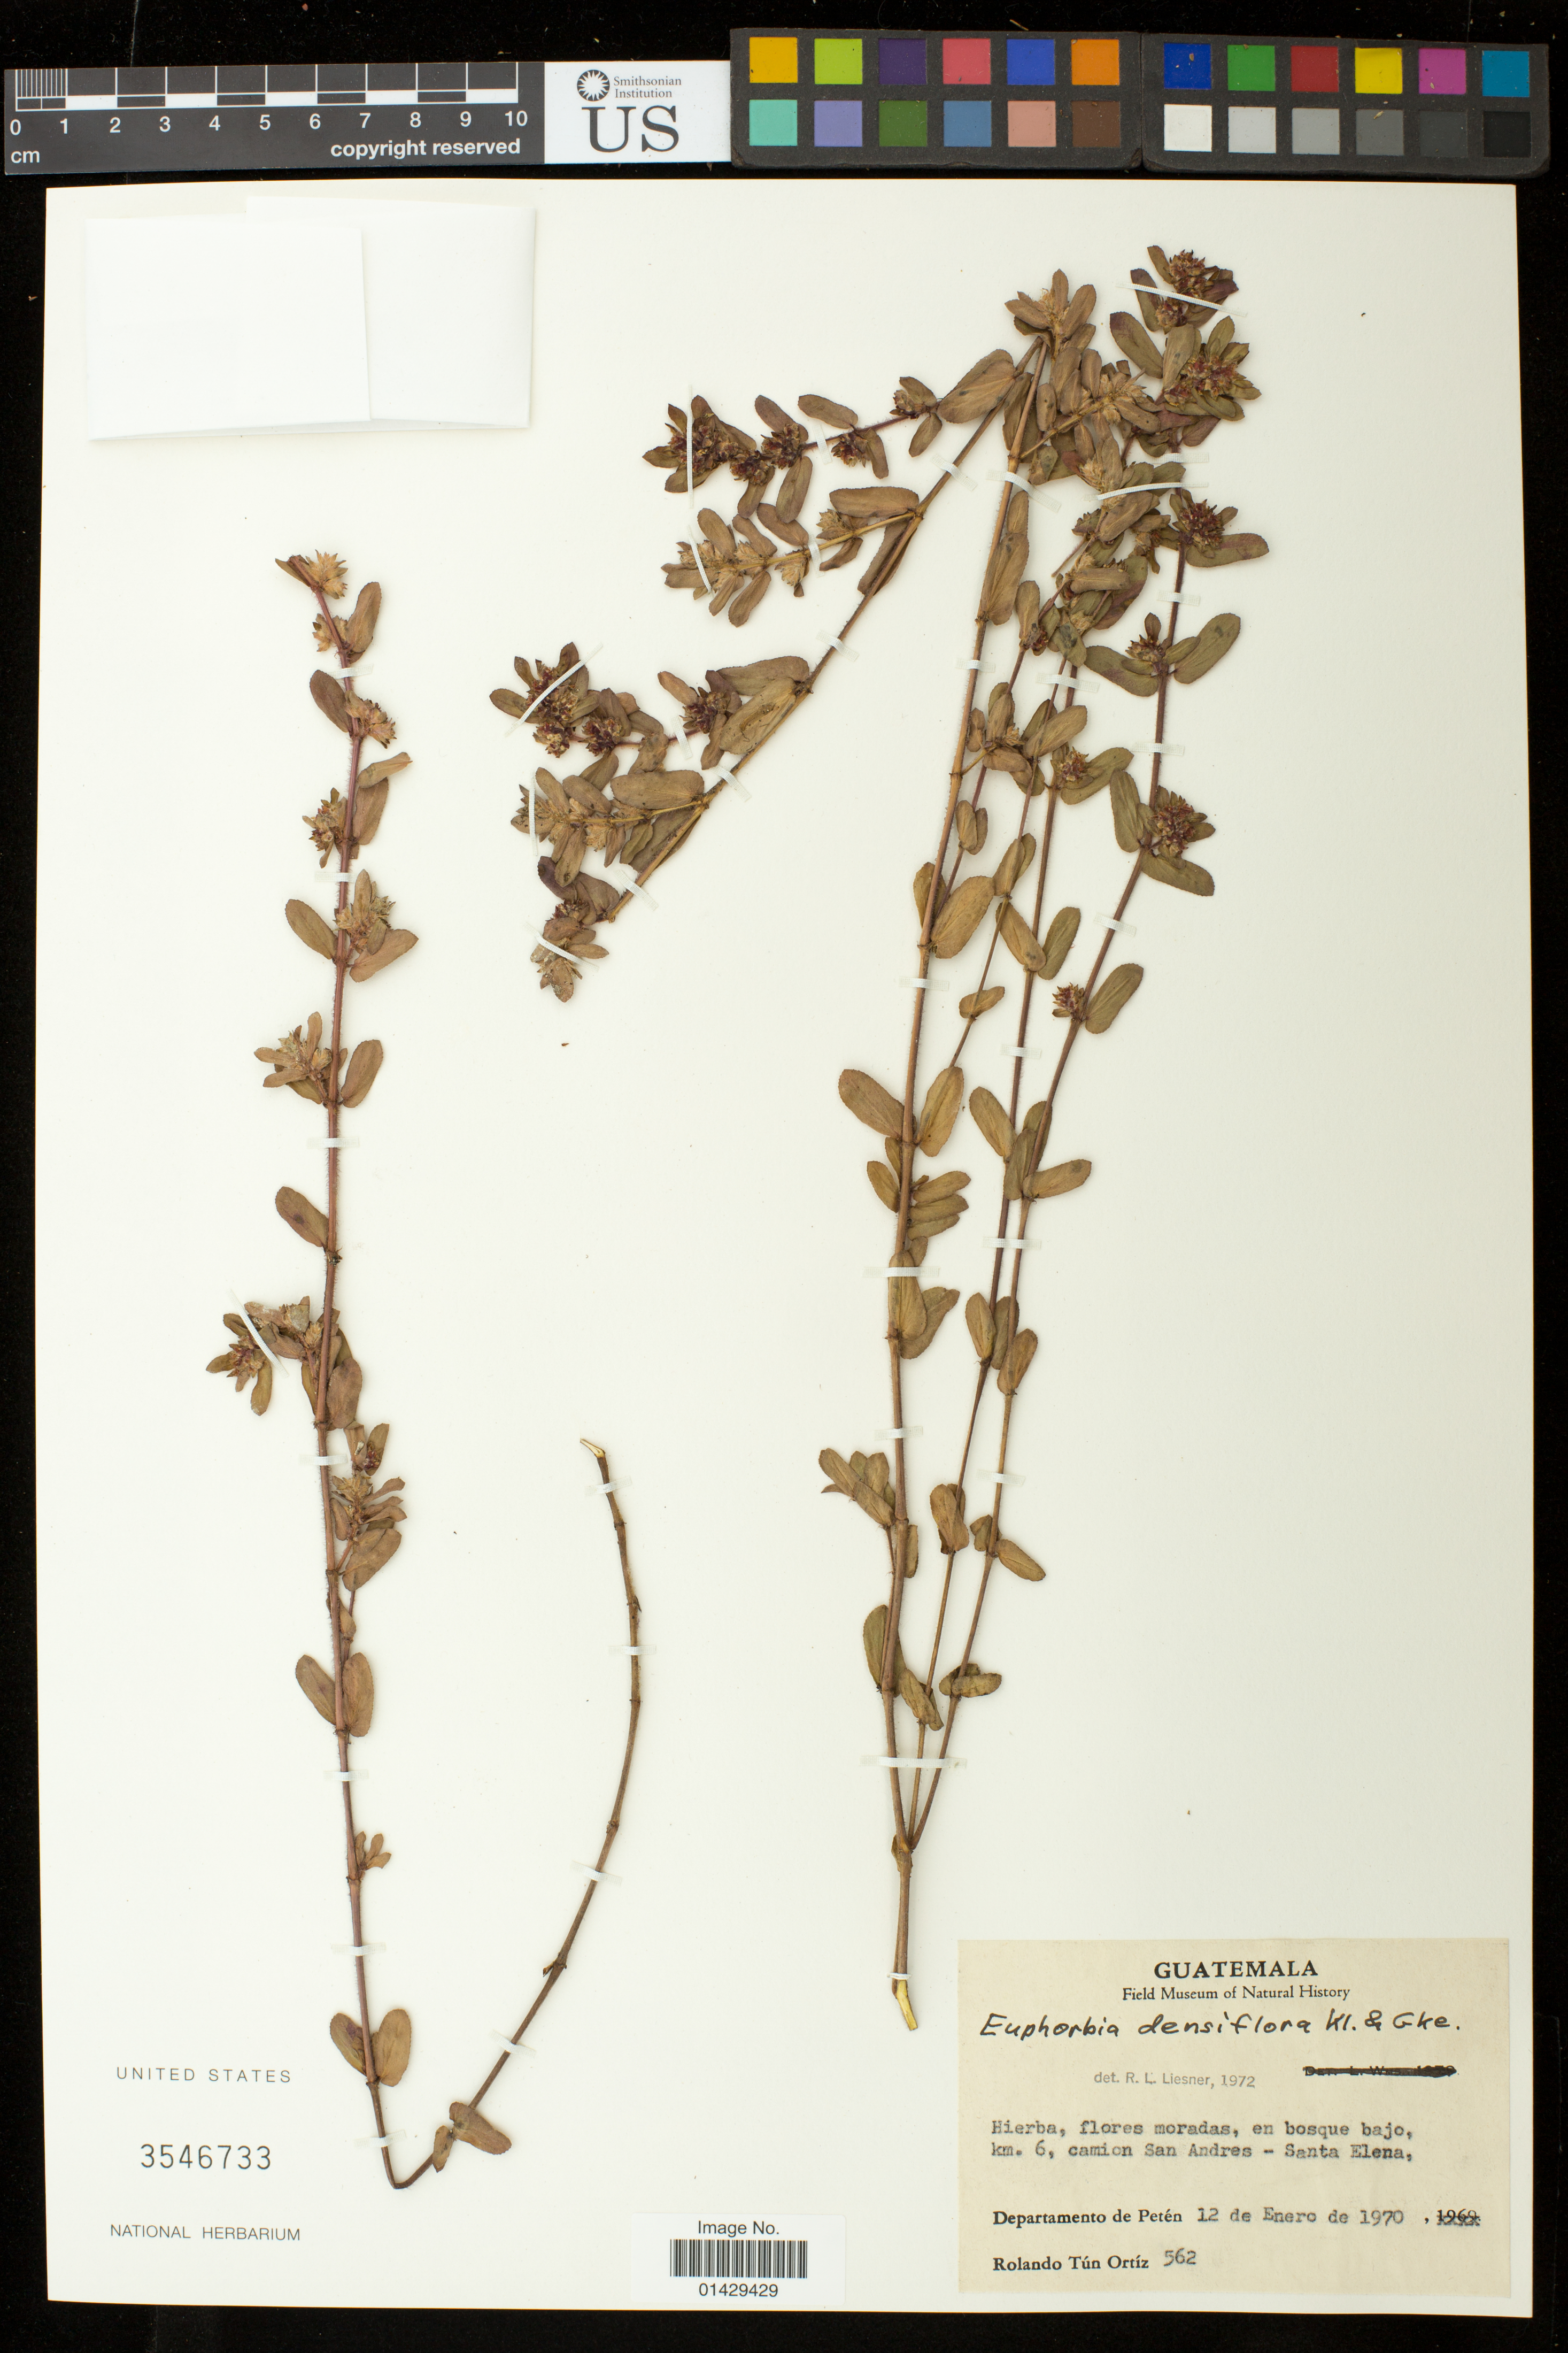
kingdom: Plantae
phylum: Tracheophyta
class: Magnoliopsida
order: Malpighiales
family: Euphorbiaceae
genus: Euphorbia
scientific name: Euphorbia densiflora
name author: (Klotzsch & Garcke) Klotzsch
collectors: R. T. Ortíz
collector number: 562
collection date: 1970-01-12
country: Guatemala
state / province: El Petén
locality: En bosque bajo, km. 6, camion San Andres - Santa Elena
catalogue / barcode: US 3546733